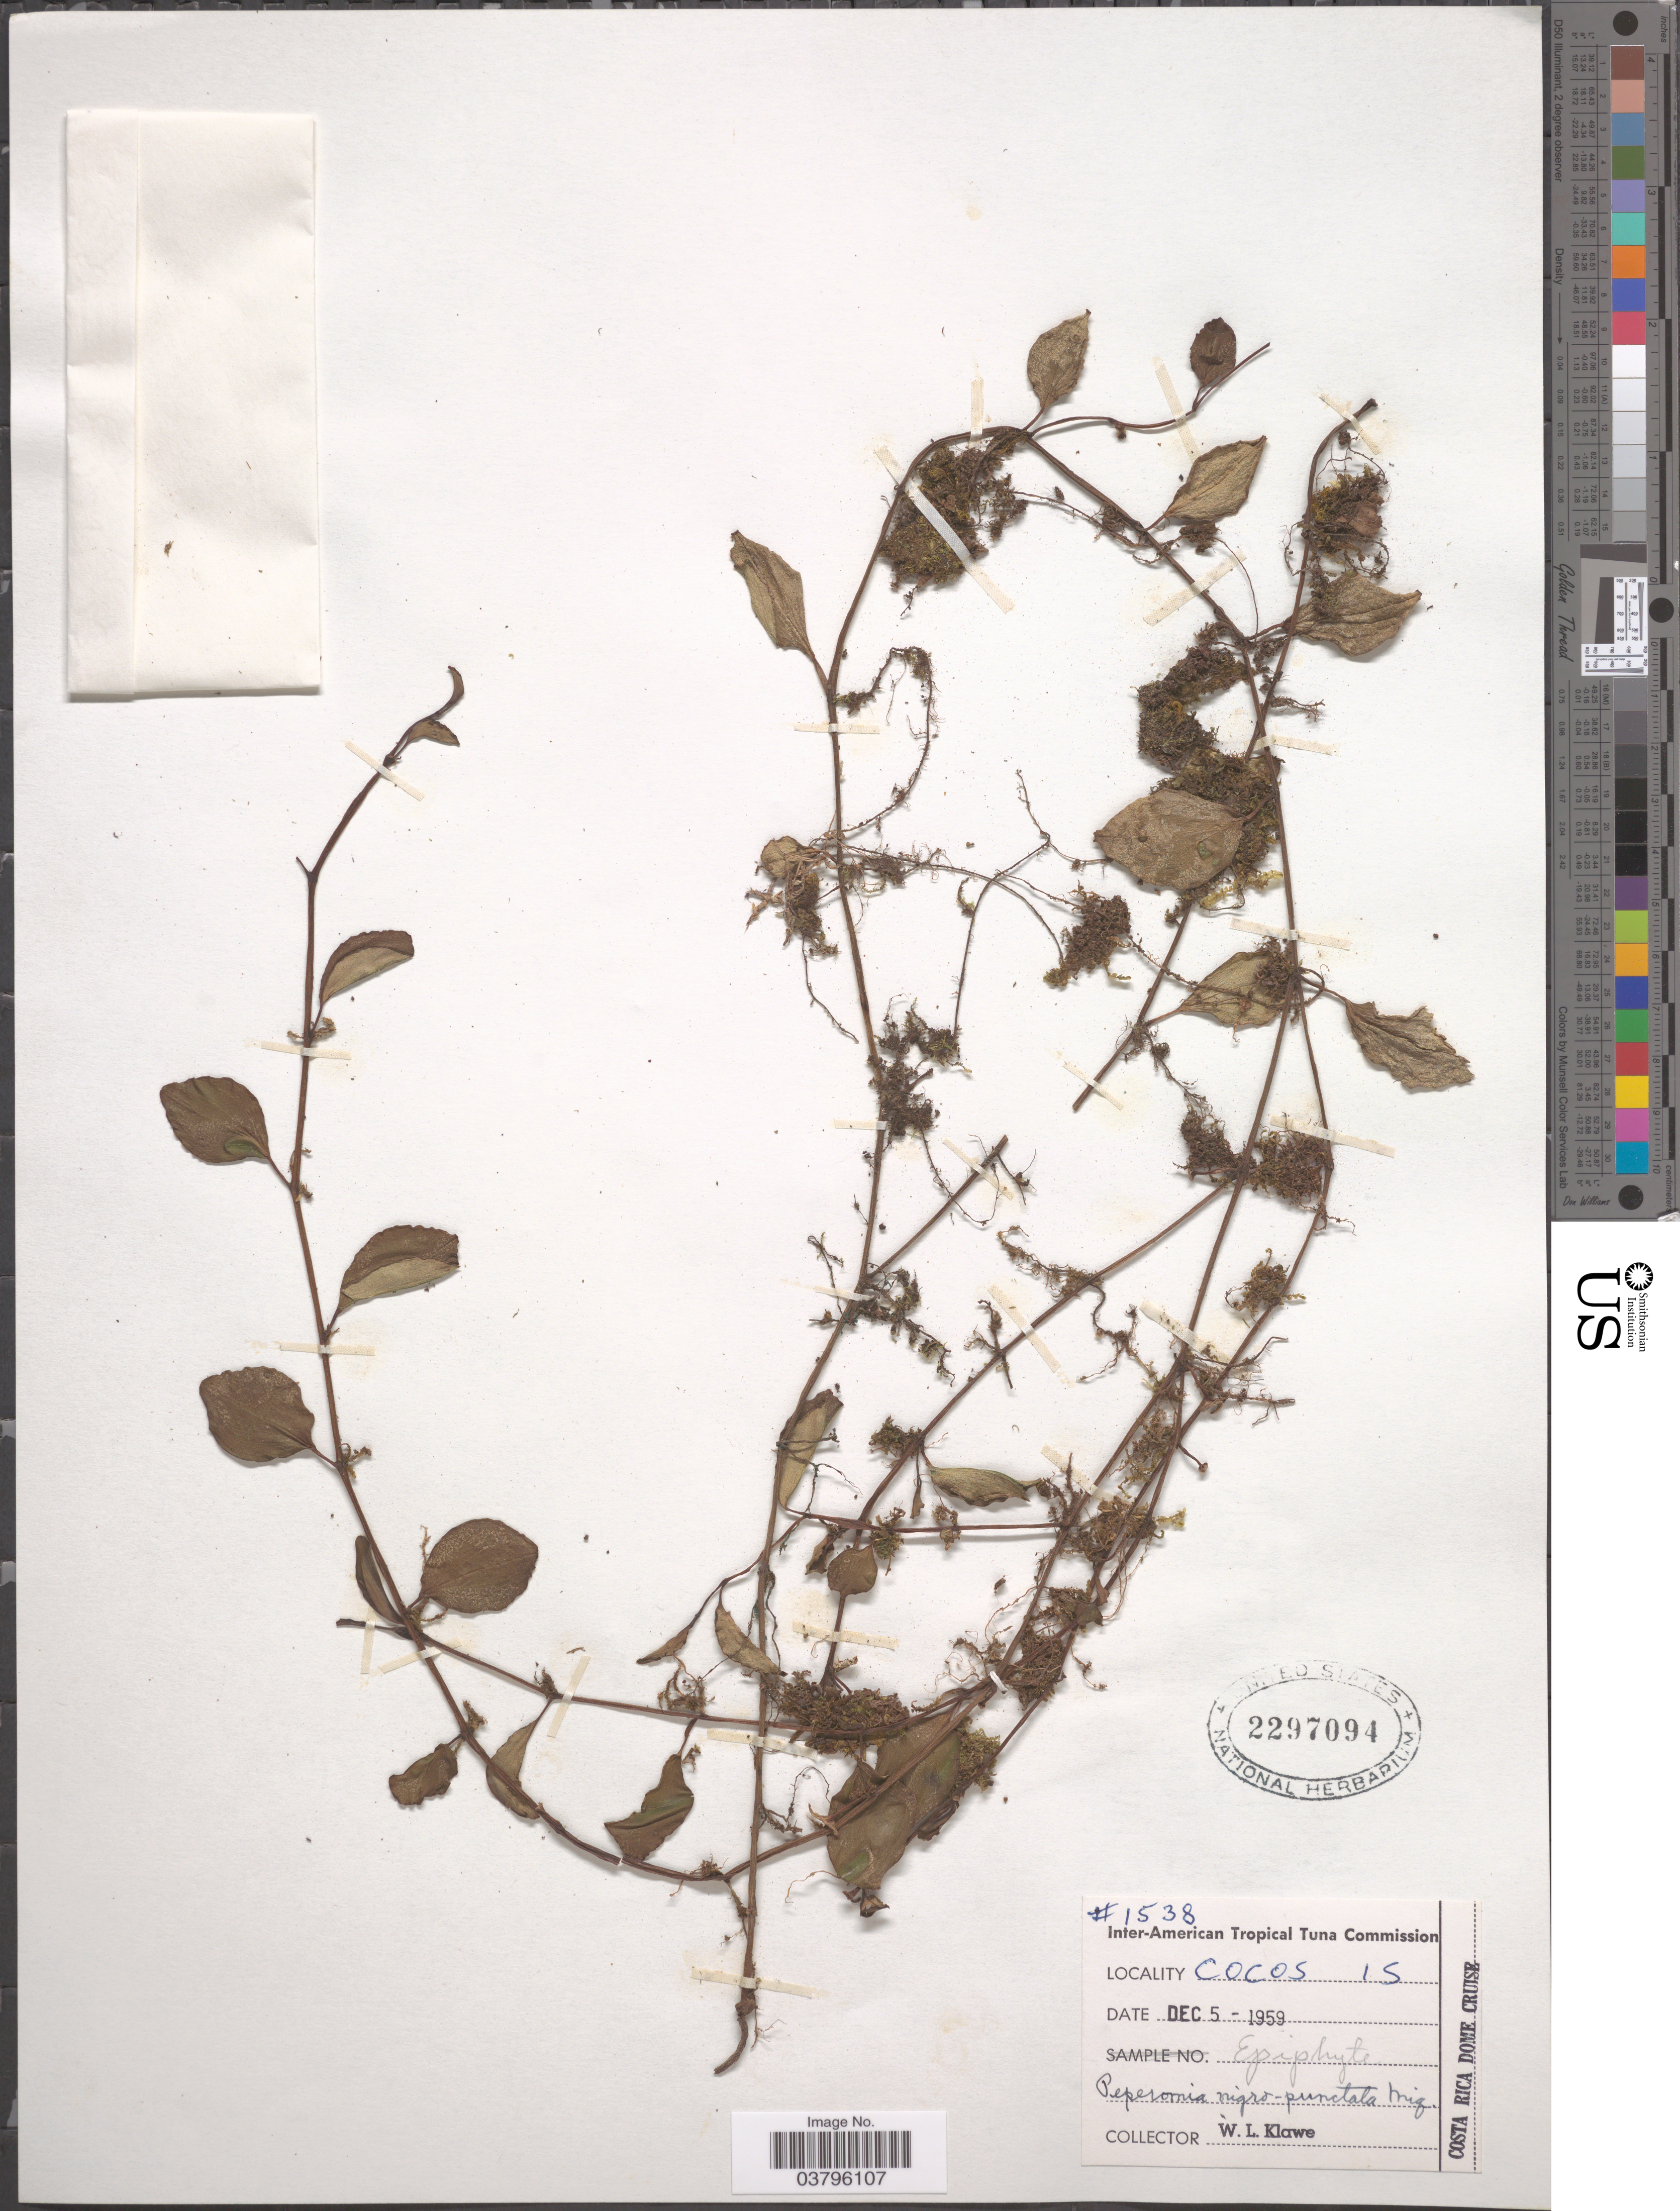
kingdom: Plantae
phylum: Tracheophyta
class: Magnoliopsida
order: Piperales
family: Piperaceae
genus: Peperomia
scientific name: Peperomia nigropunctata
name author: Miq.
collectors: W. Klawe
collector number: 1538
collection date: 1959-12-05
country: Costa Rica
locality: Cocos Is.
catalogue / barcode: US 2297094